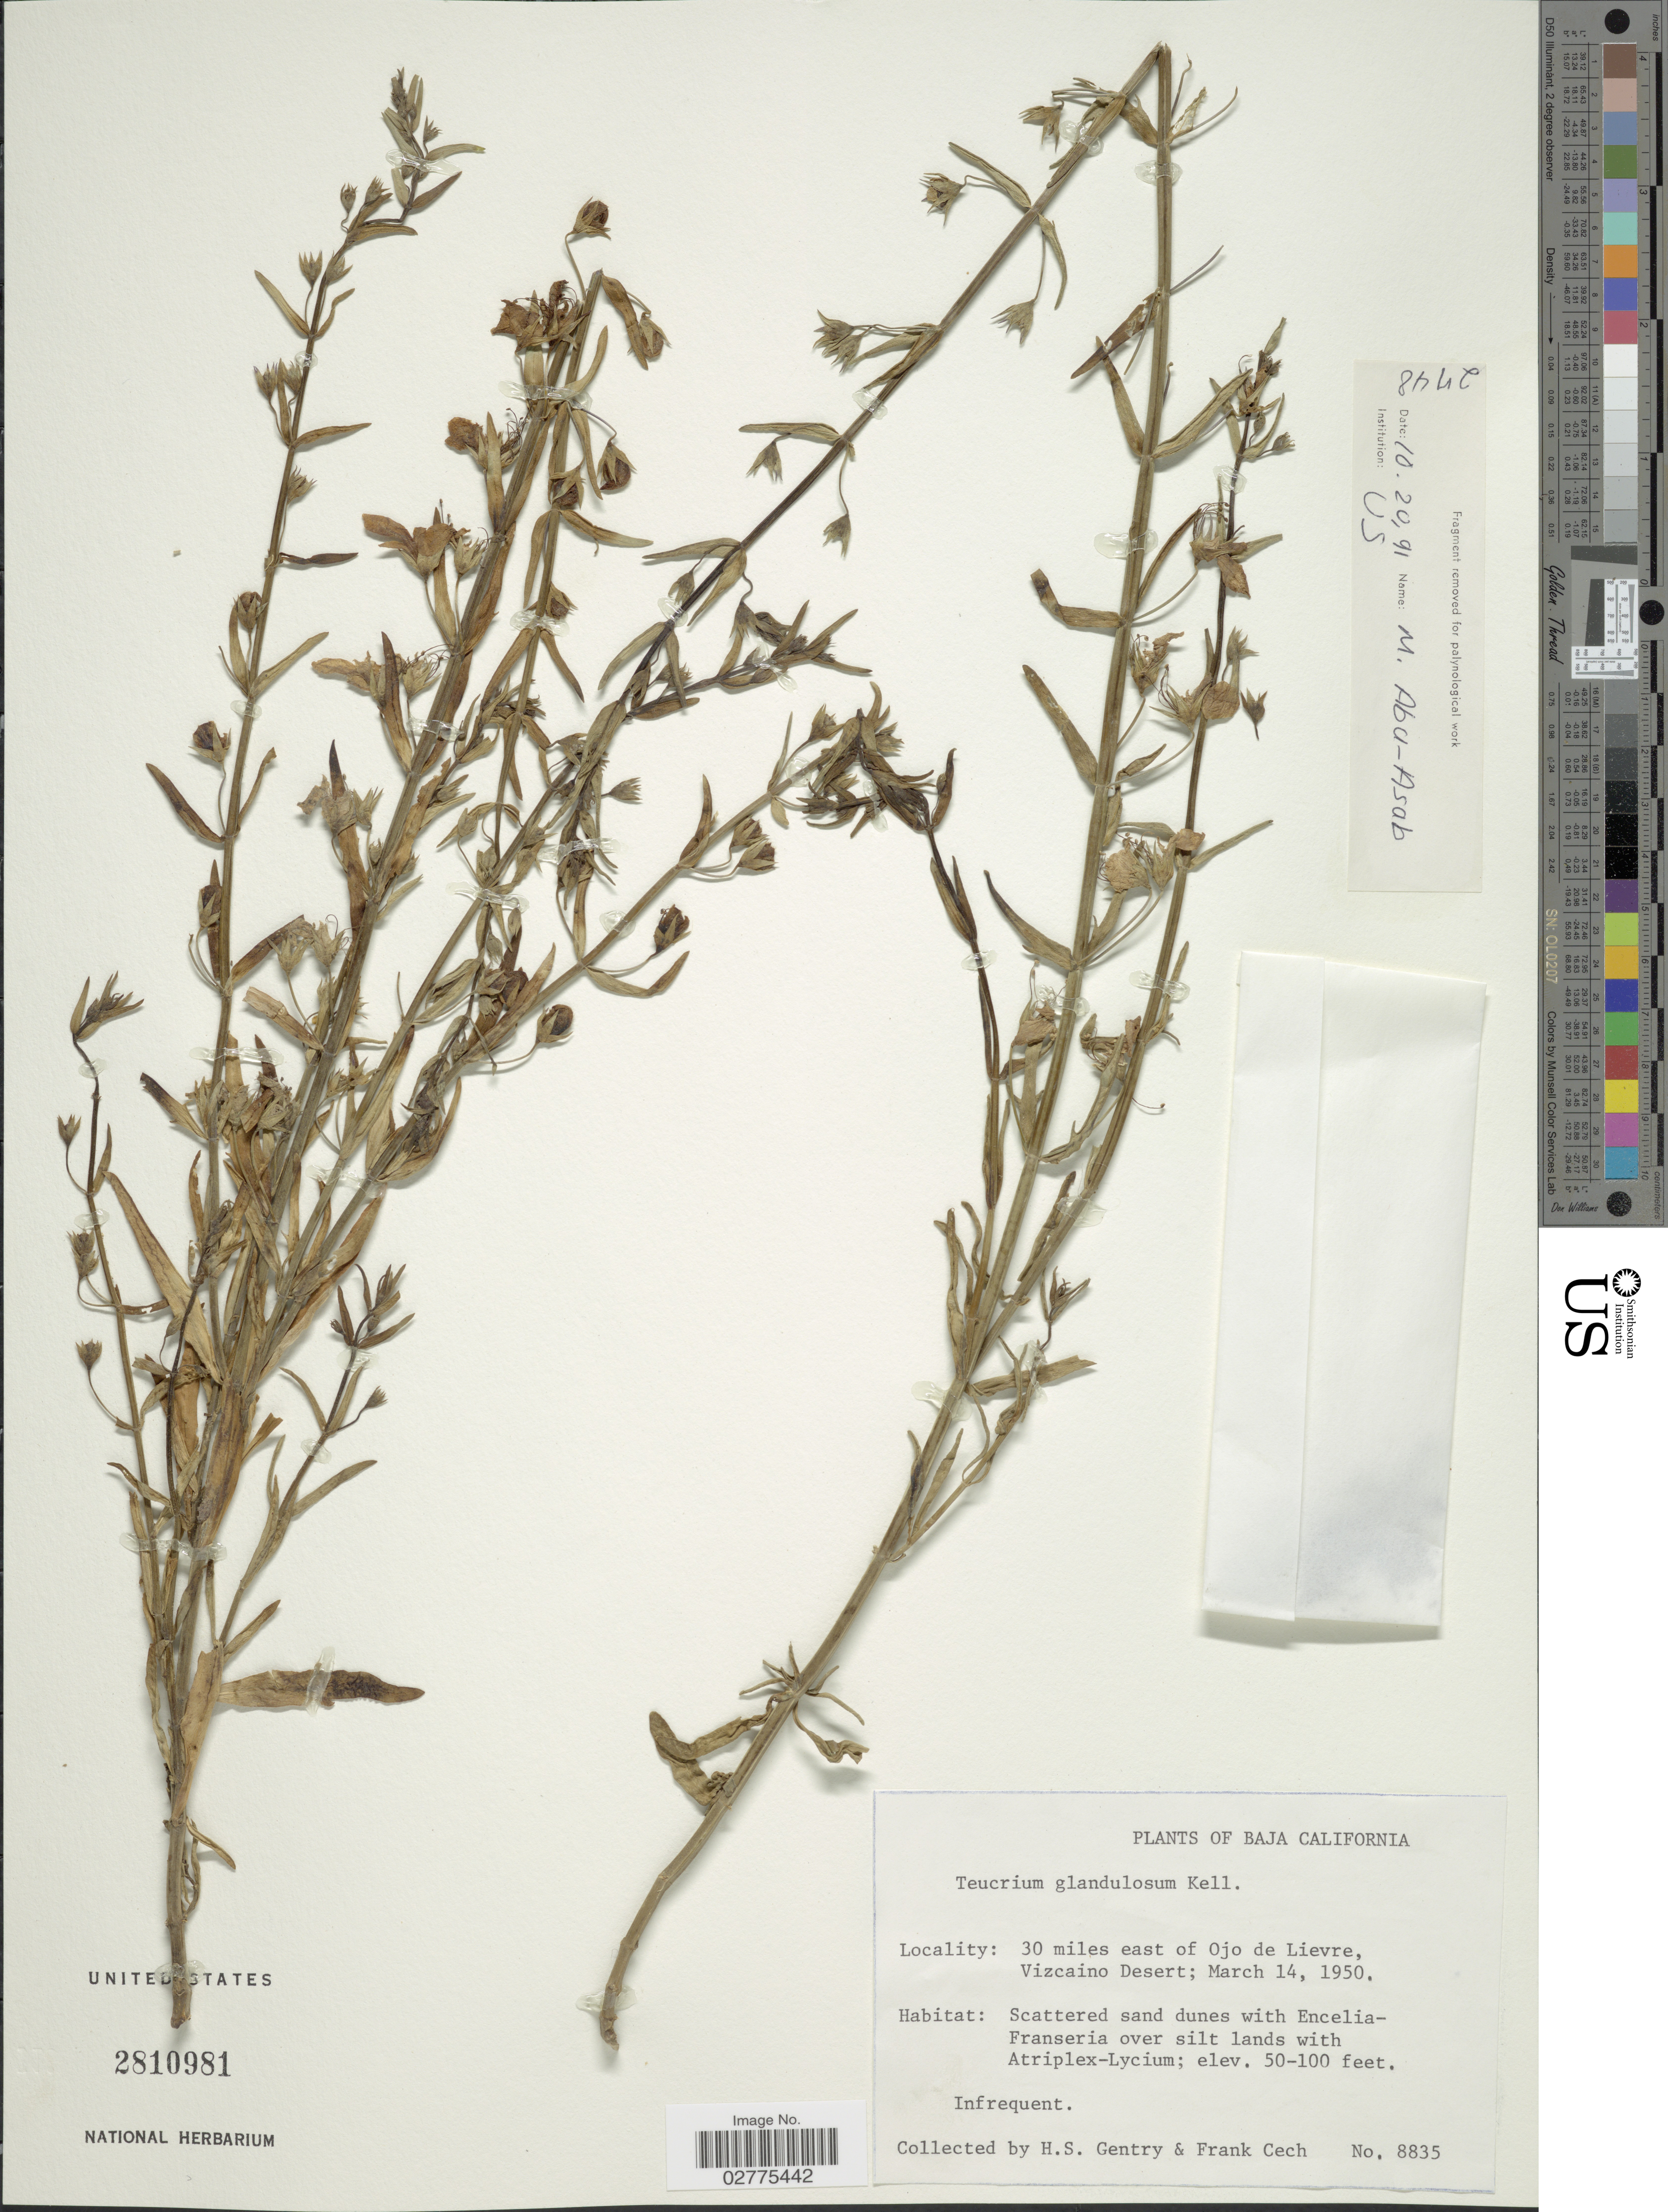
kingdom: Plantae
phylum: Tracheophyta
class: Magnoliopsida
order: Lamiales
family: Lamiaceae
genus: Teucrium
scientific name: Teucrium glandulosum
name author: Kellogg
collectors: H. S. Gentry & F. Cech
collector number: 8835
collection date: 1950-03-14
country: Mexico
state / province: Baja California Sur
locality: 30 miles east of Oko de Lievre, Vizcaino Desert.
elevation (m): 15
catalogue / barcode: US 2810981